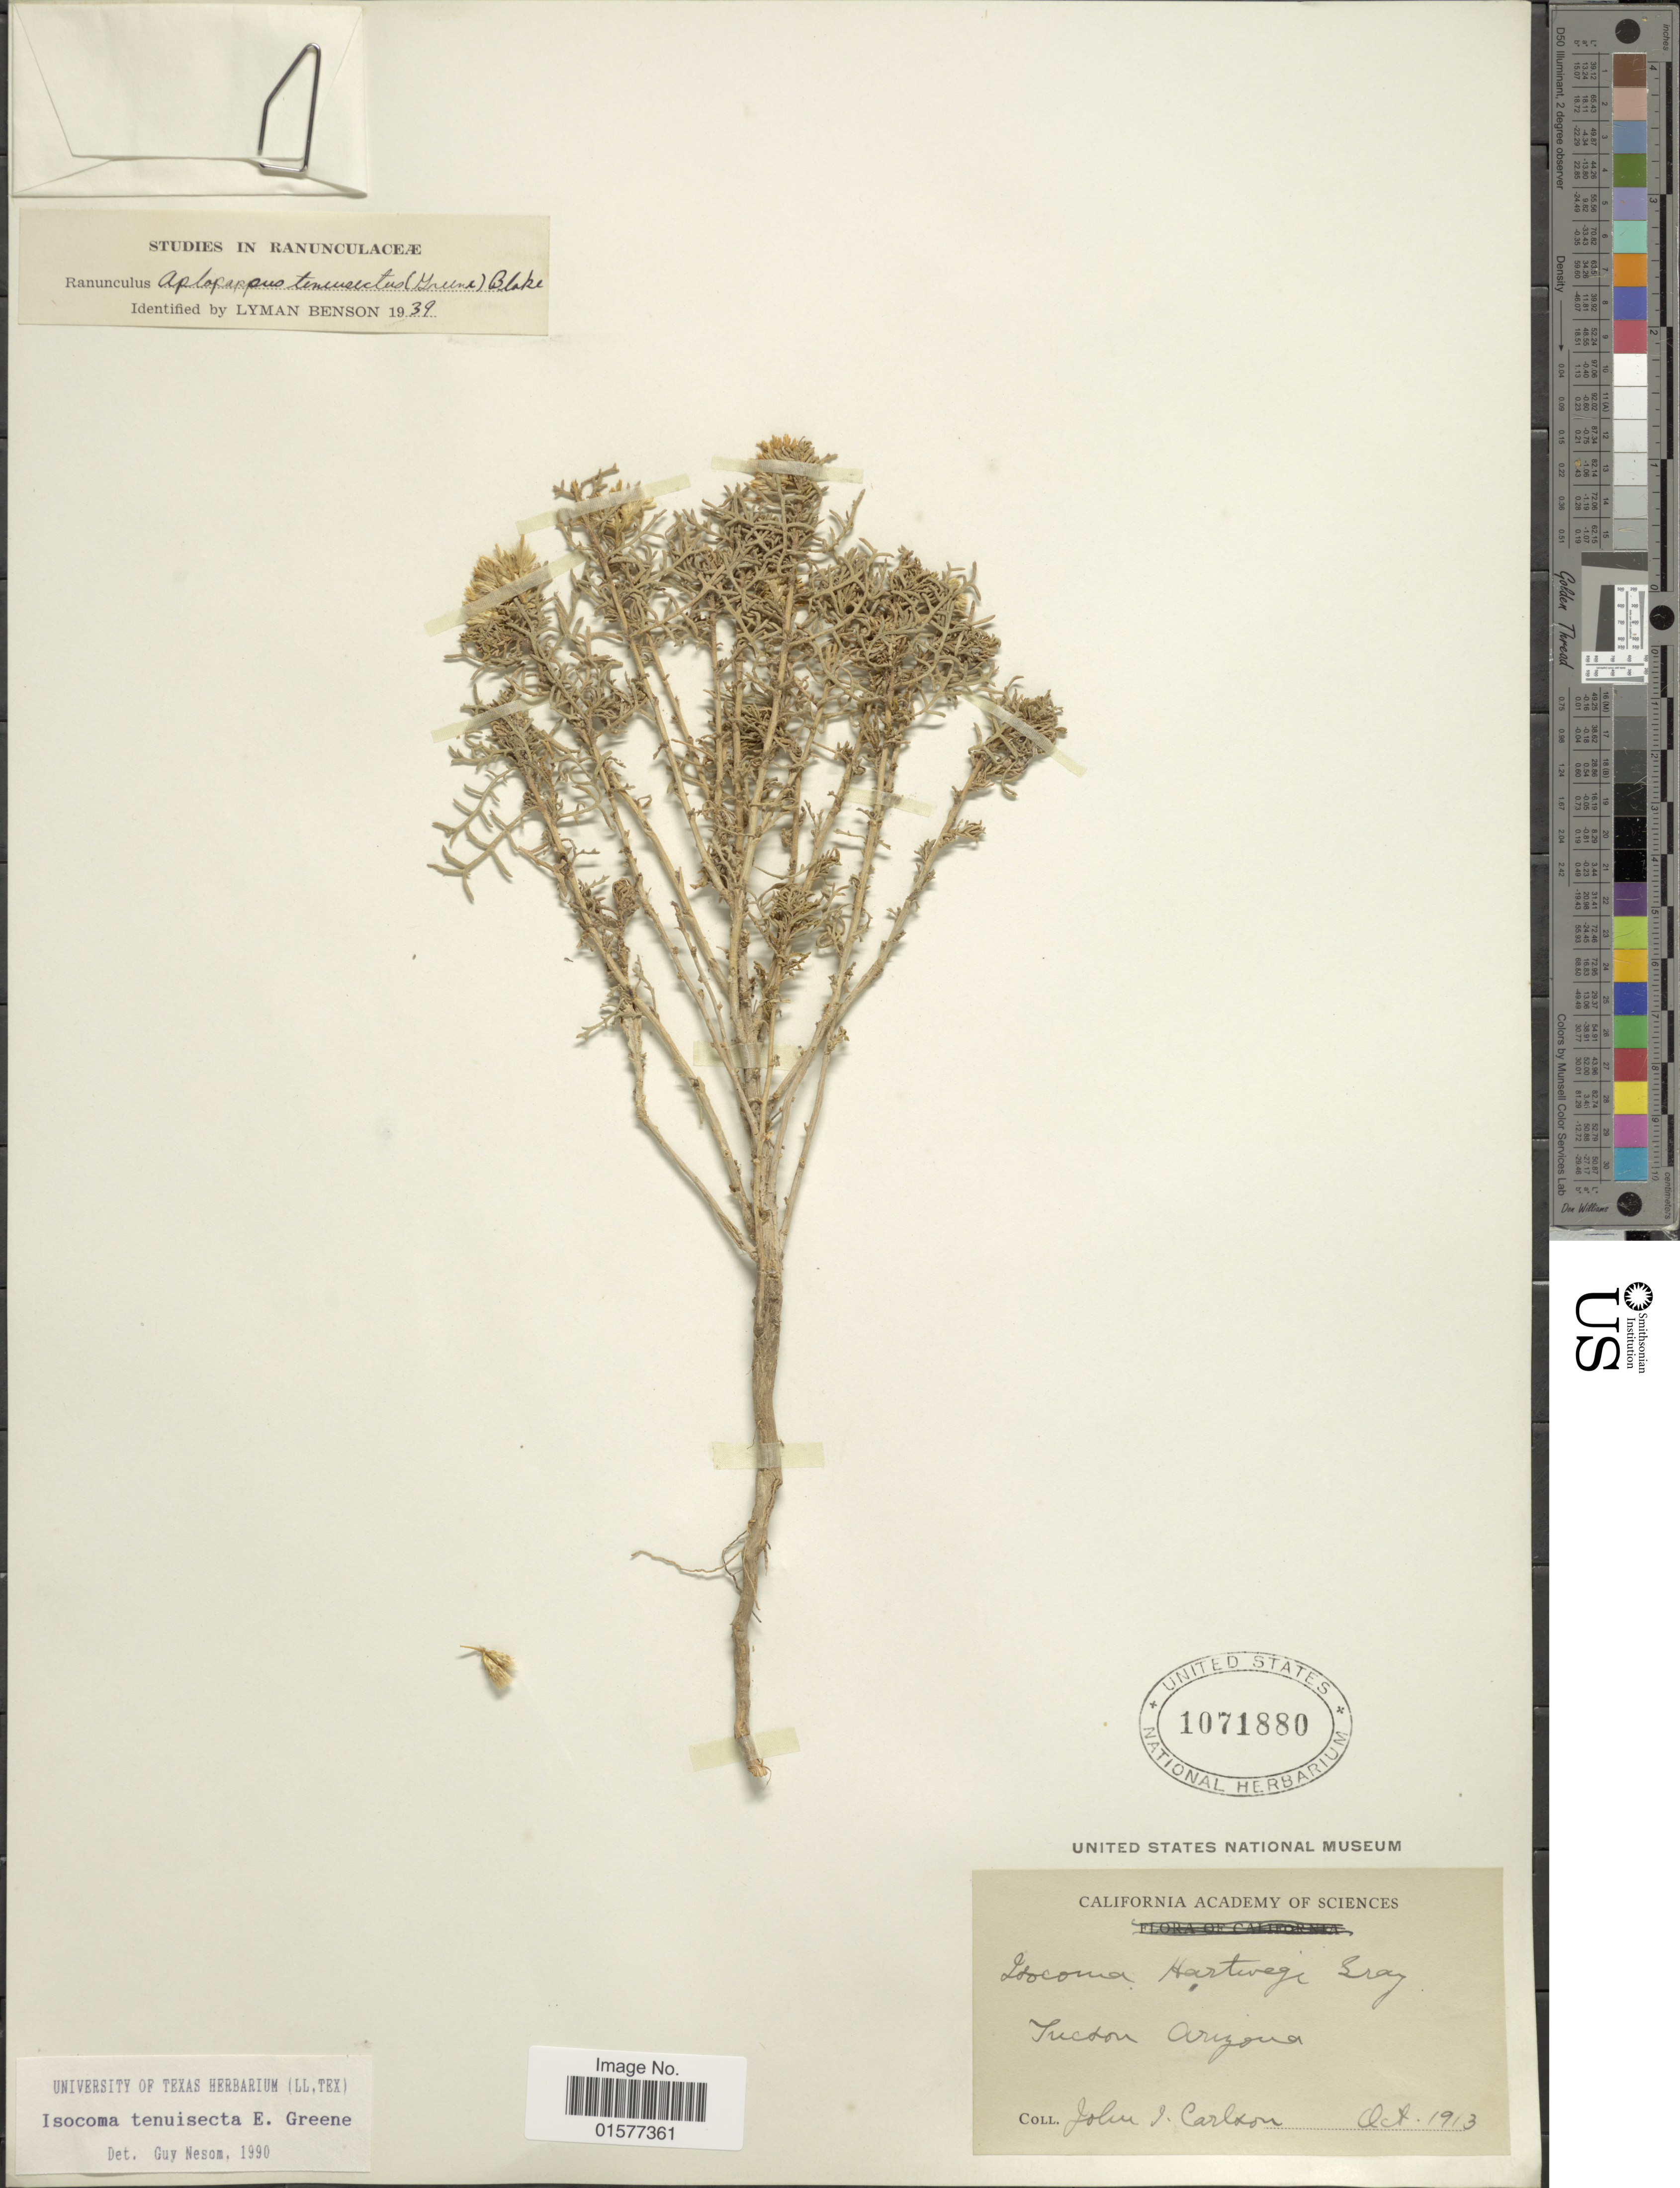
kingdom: Plantae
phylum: Tracheophyta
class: Magnoliopsida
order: Asterales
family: Asteraceae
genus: Isocoma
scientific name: Isocoma tenuisecta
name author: Greene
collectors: J. Carlson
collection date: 1913-10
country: United States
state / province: Arizona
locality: Tucson Arizona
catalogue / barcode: US 1071880